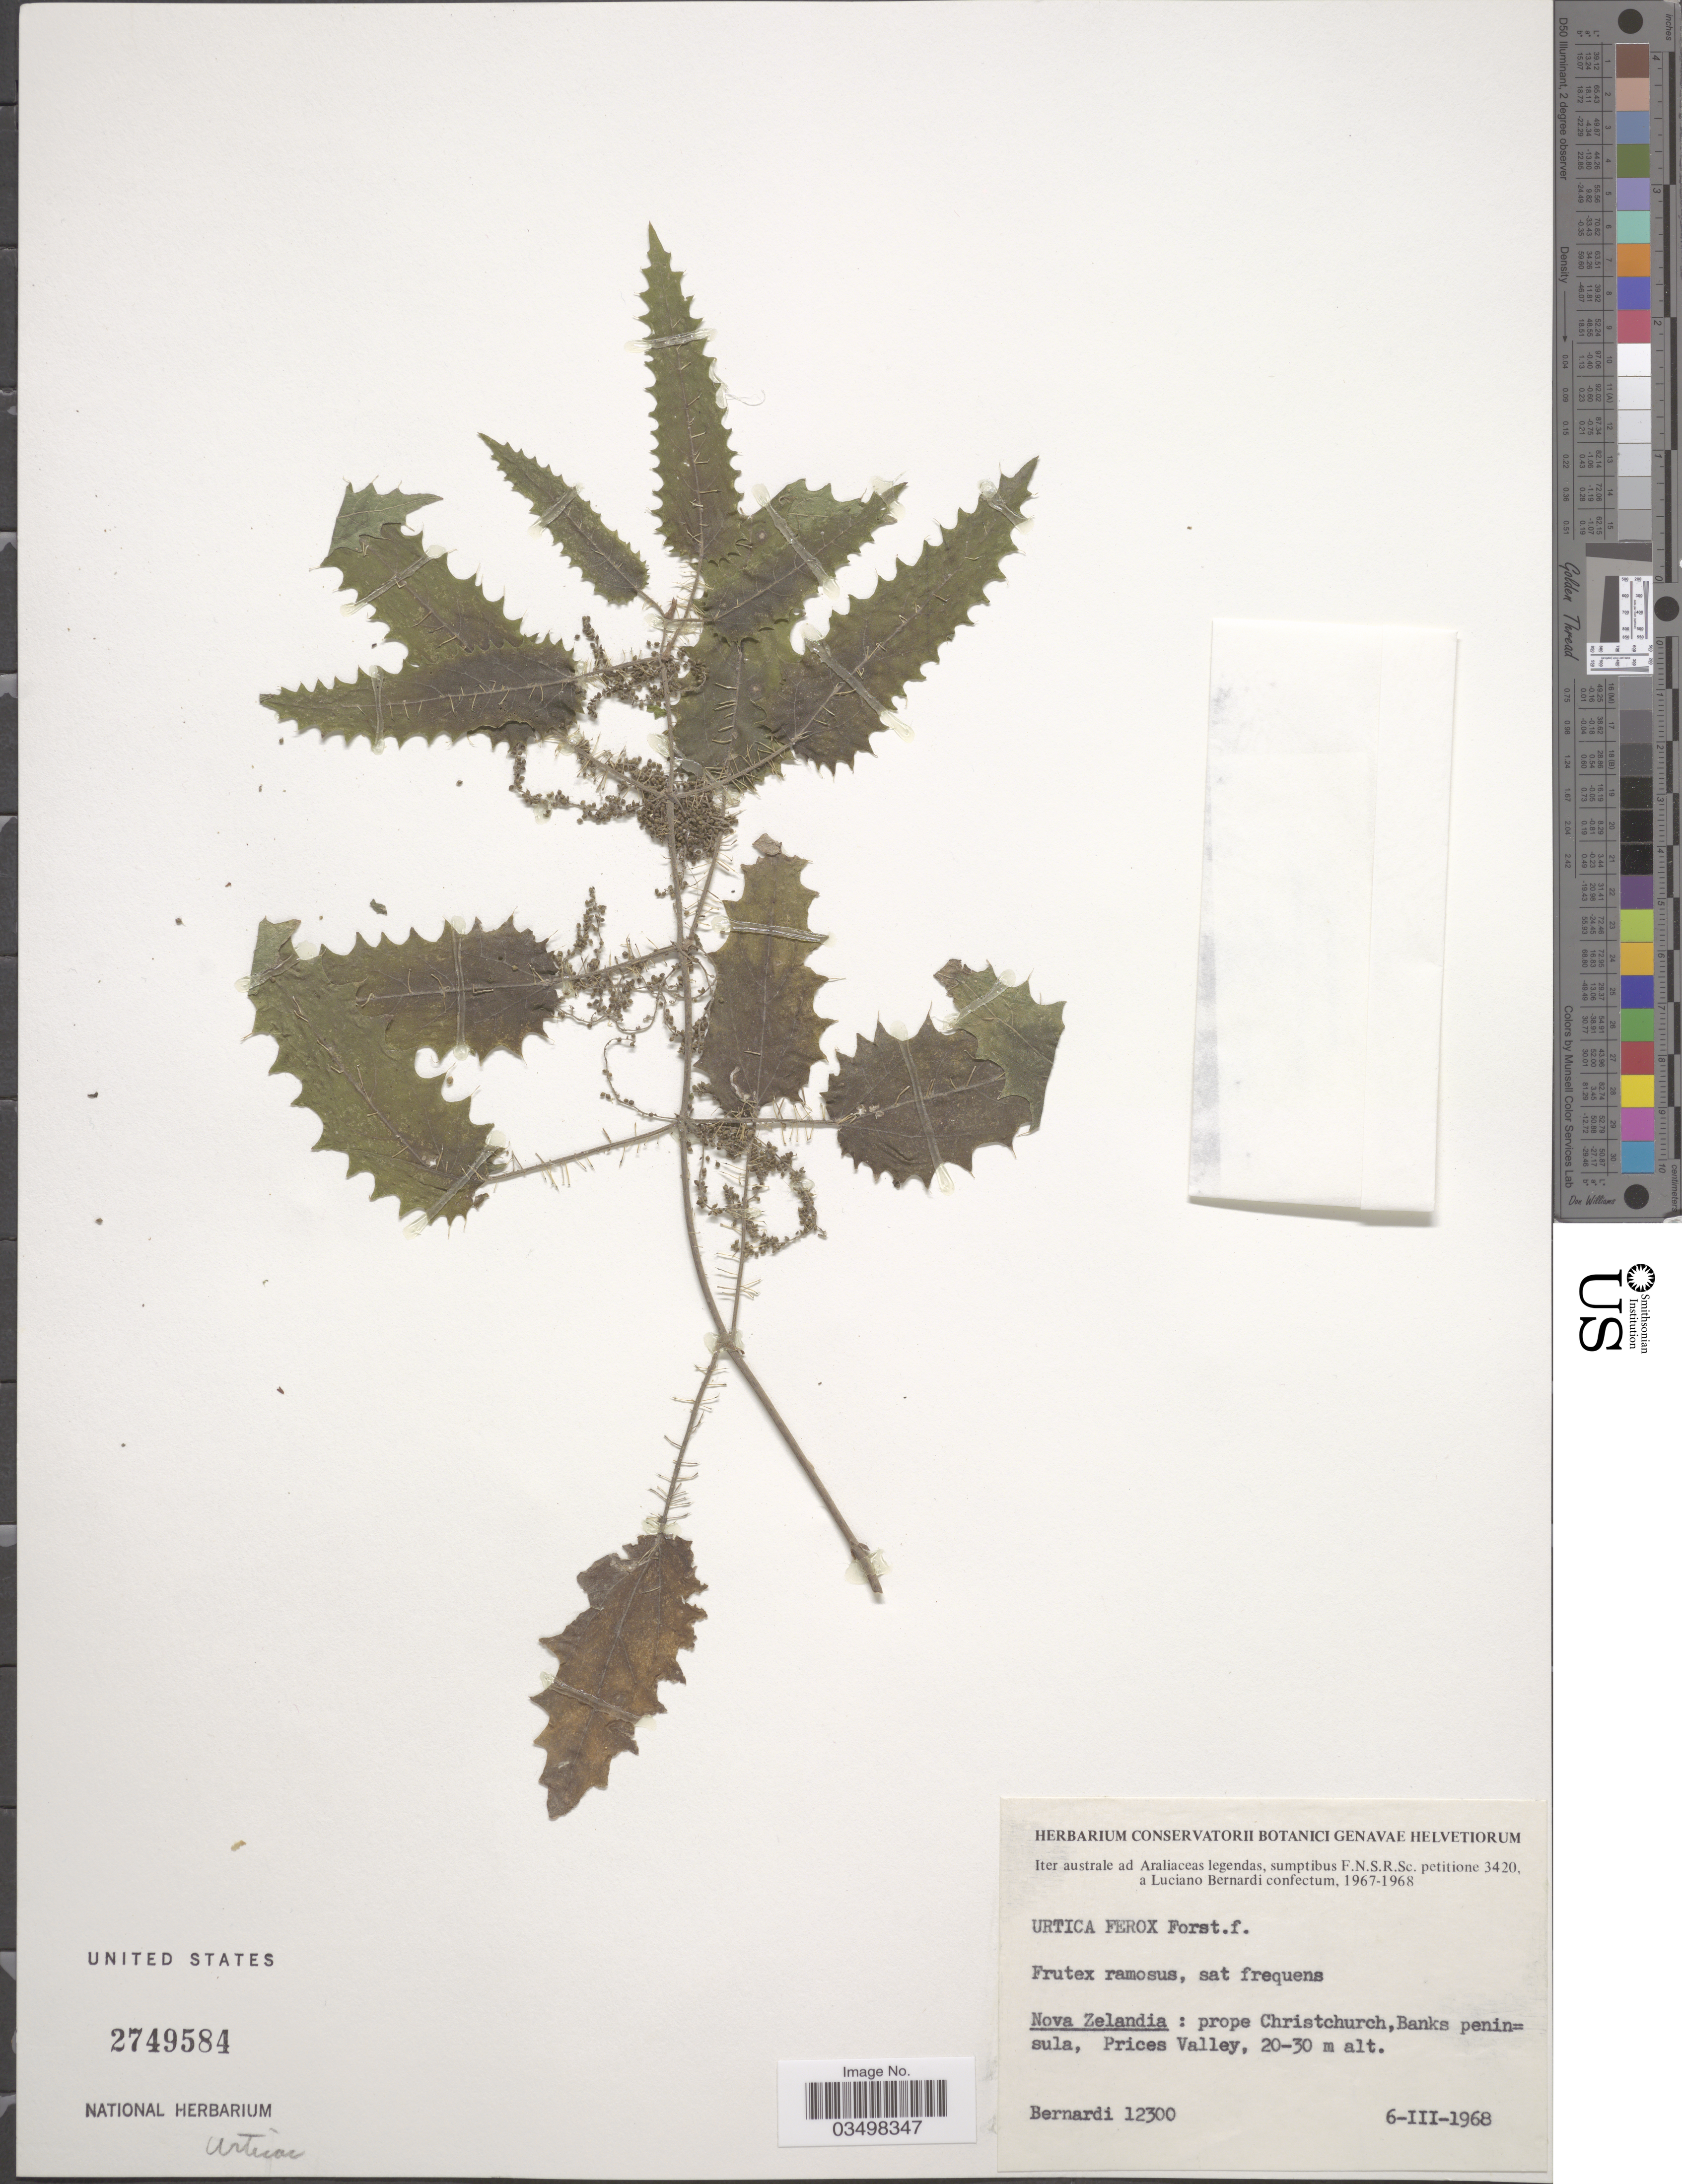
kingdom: Plantae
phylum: Tracheophyta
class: Magnoliopsida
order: Rosales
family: Urticaceae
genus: Urtica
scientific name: Urtica ferox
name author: G. Forst.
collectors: L. Bernardi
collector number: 12300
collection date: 1968-03-06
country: New Zealand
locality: Nova Zelandia: prope Christchurch, Banks peninsula, Prices Valley.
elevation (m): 20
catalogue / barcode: US 2749584